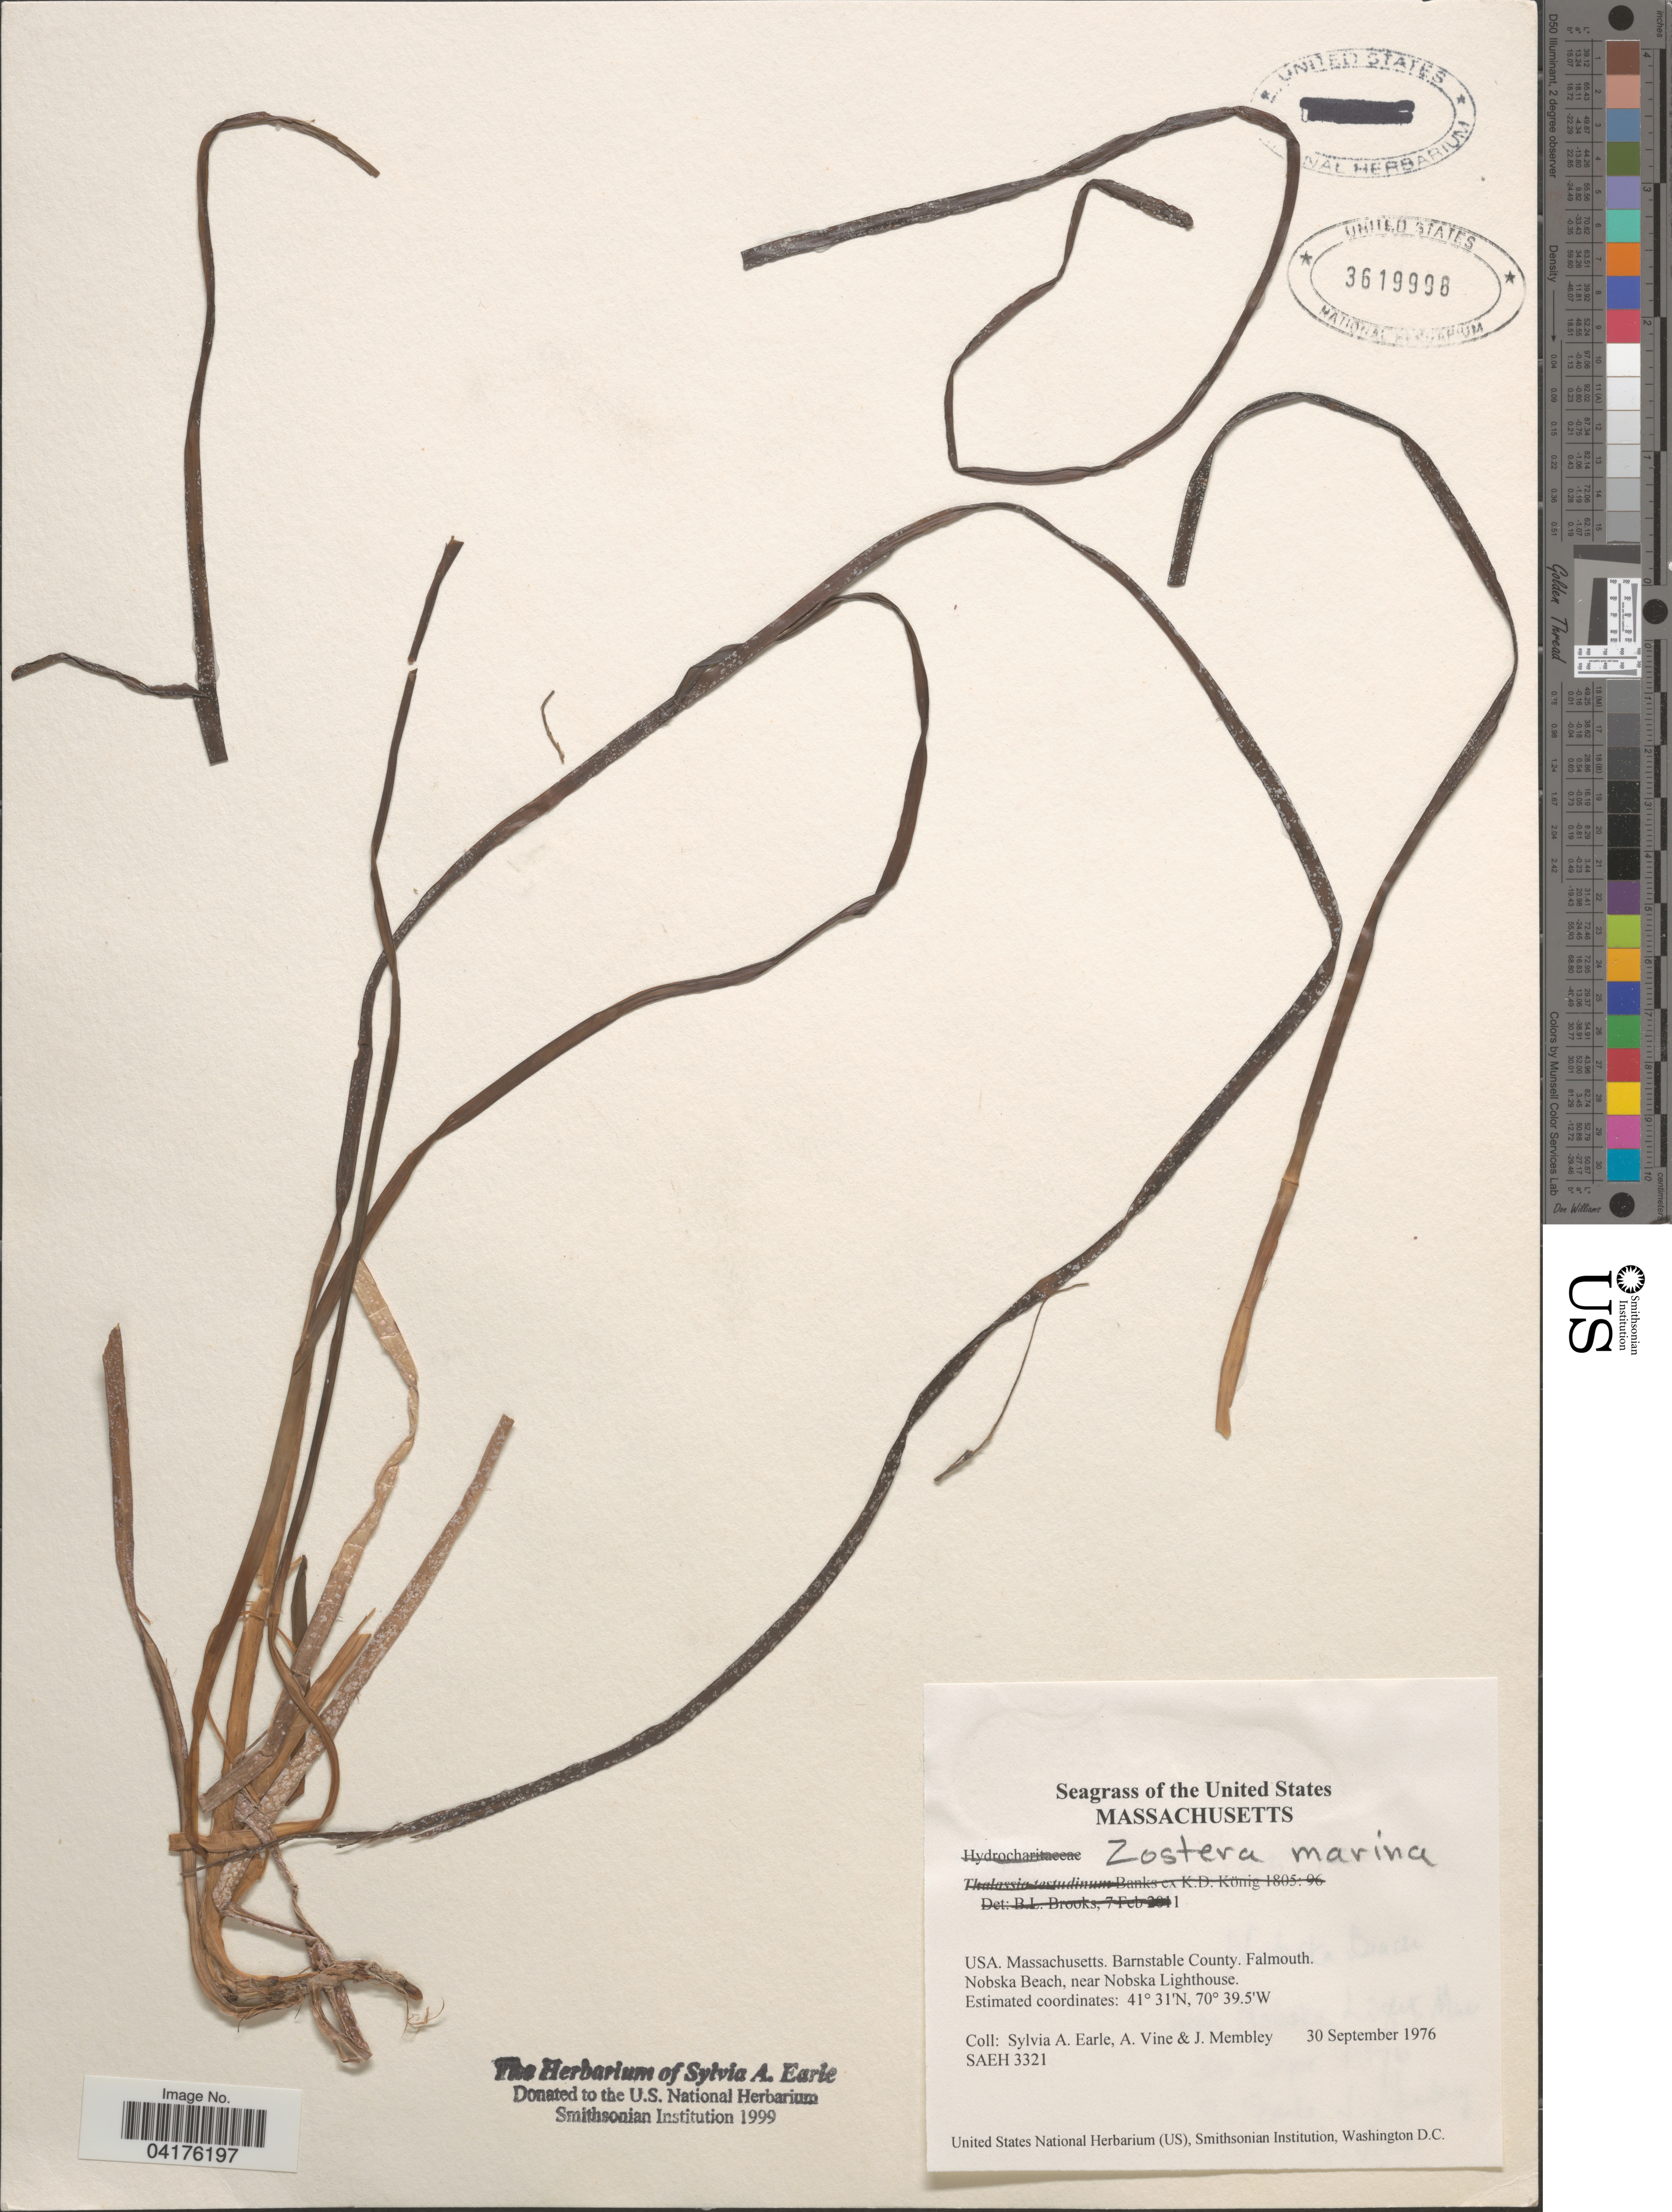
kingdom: Plantae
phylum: Tracheophyta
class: Liliopsida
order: Alismatales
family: Zosteraceae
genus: Zostera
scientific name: Zostera marina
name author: L.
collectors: S. A. Earle, A. Vine & J. Membley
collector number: SAEH3321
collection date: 1976-09-30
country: United States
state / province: Massachusetts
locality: Barnstable County. Falmouth. Nobska Beach, near Nobska Lighthouse.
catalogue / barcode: US 3619996